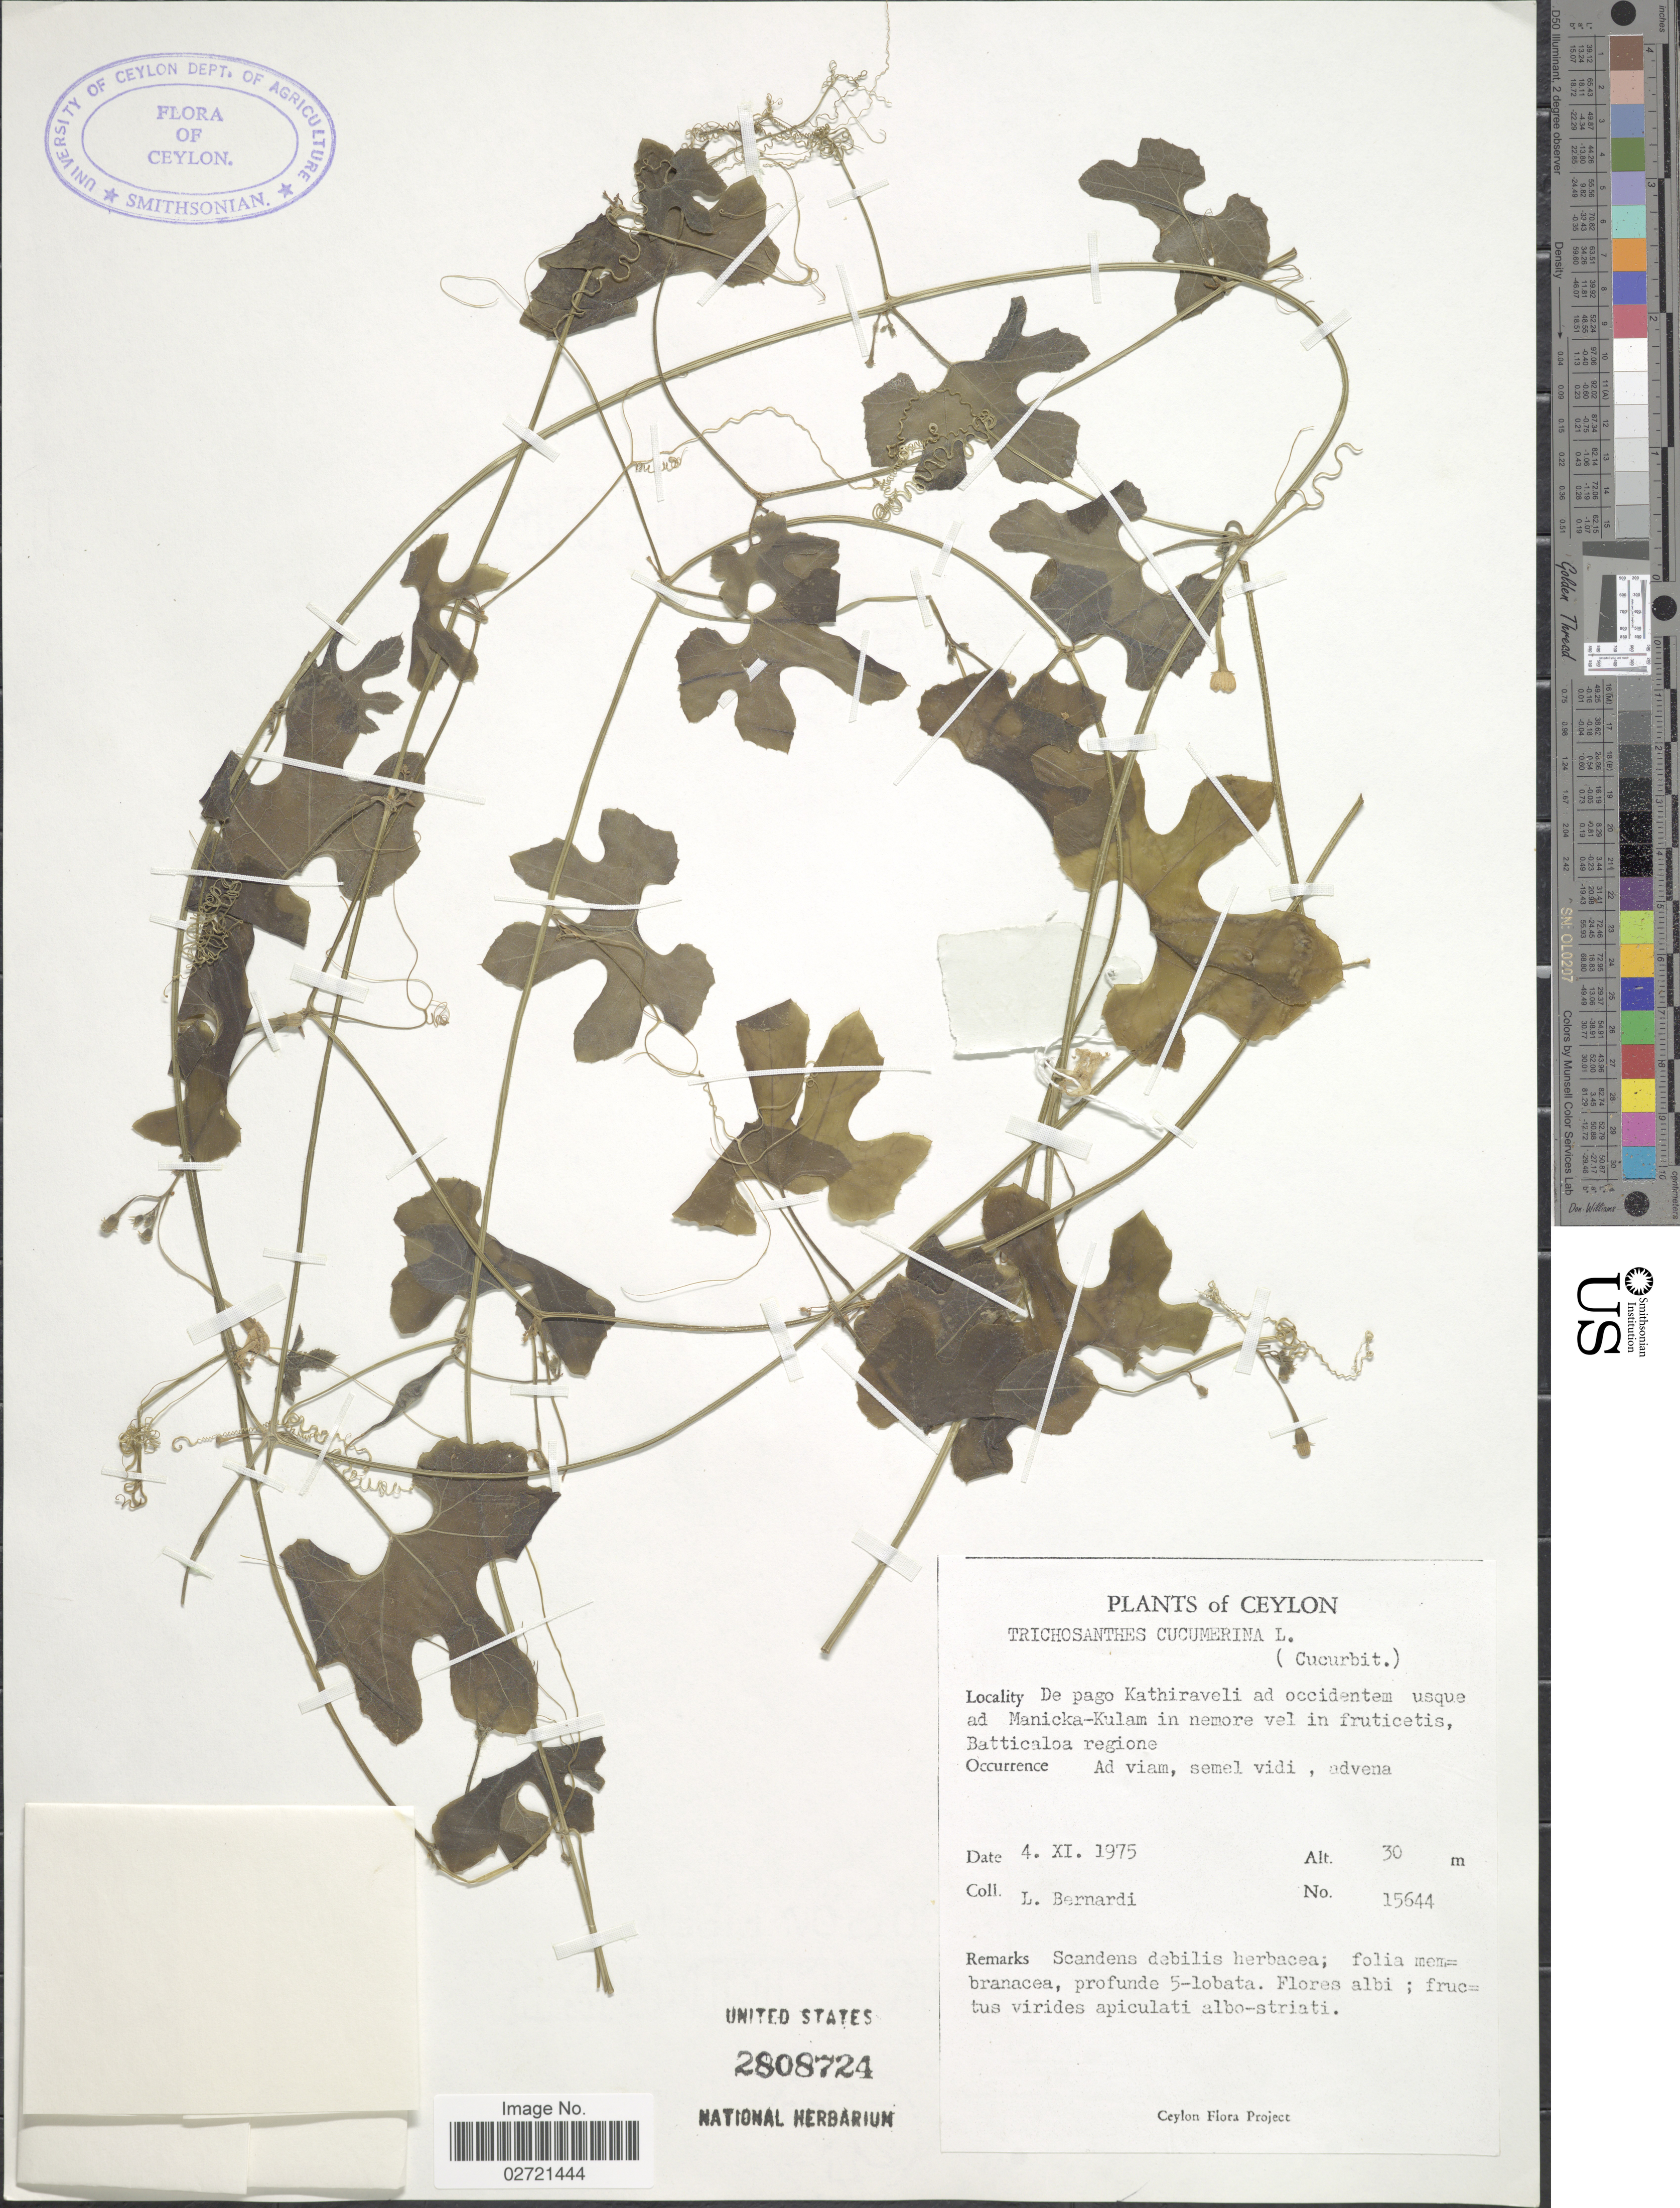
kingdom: Plantae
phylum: Tracheophyta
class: Magnoliopsida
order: Cucurbitales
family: Cucurbitaceae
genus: Trichosanthes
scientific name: Trichosanthes cucumerina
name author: L.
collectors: L. Bernardi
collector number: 15644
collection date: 1975-11-04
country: Sri Lanka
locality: De Pago Kathiraveli ad occidentem usque ad Manicka-Kulam in nemore vel in fruticetis, Batticaloa regione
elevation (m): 30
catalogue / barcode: US 2808724